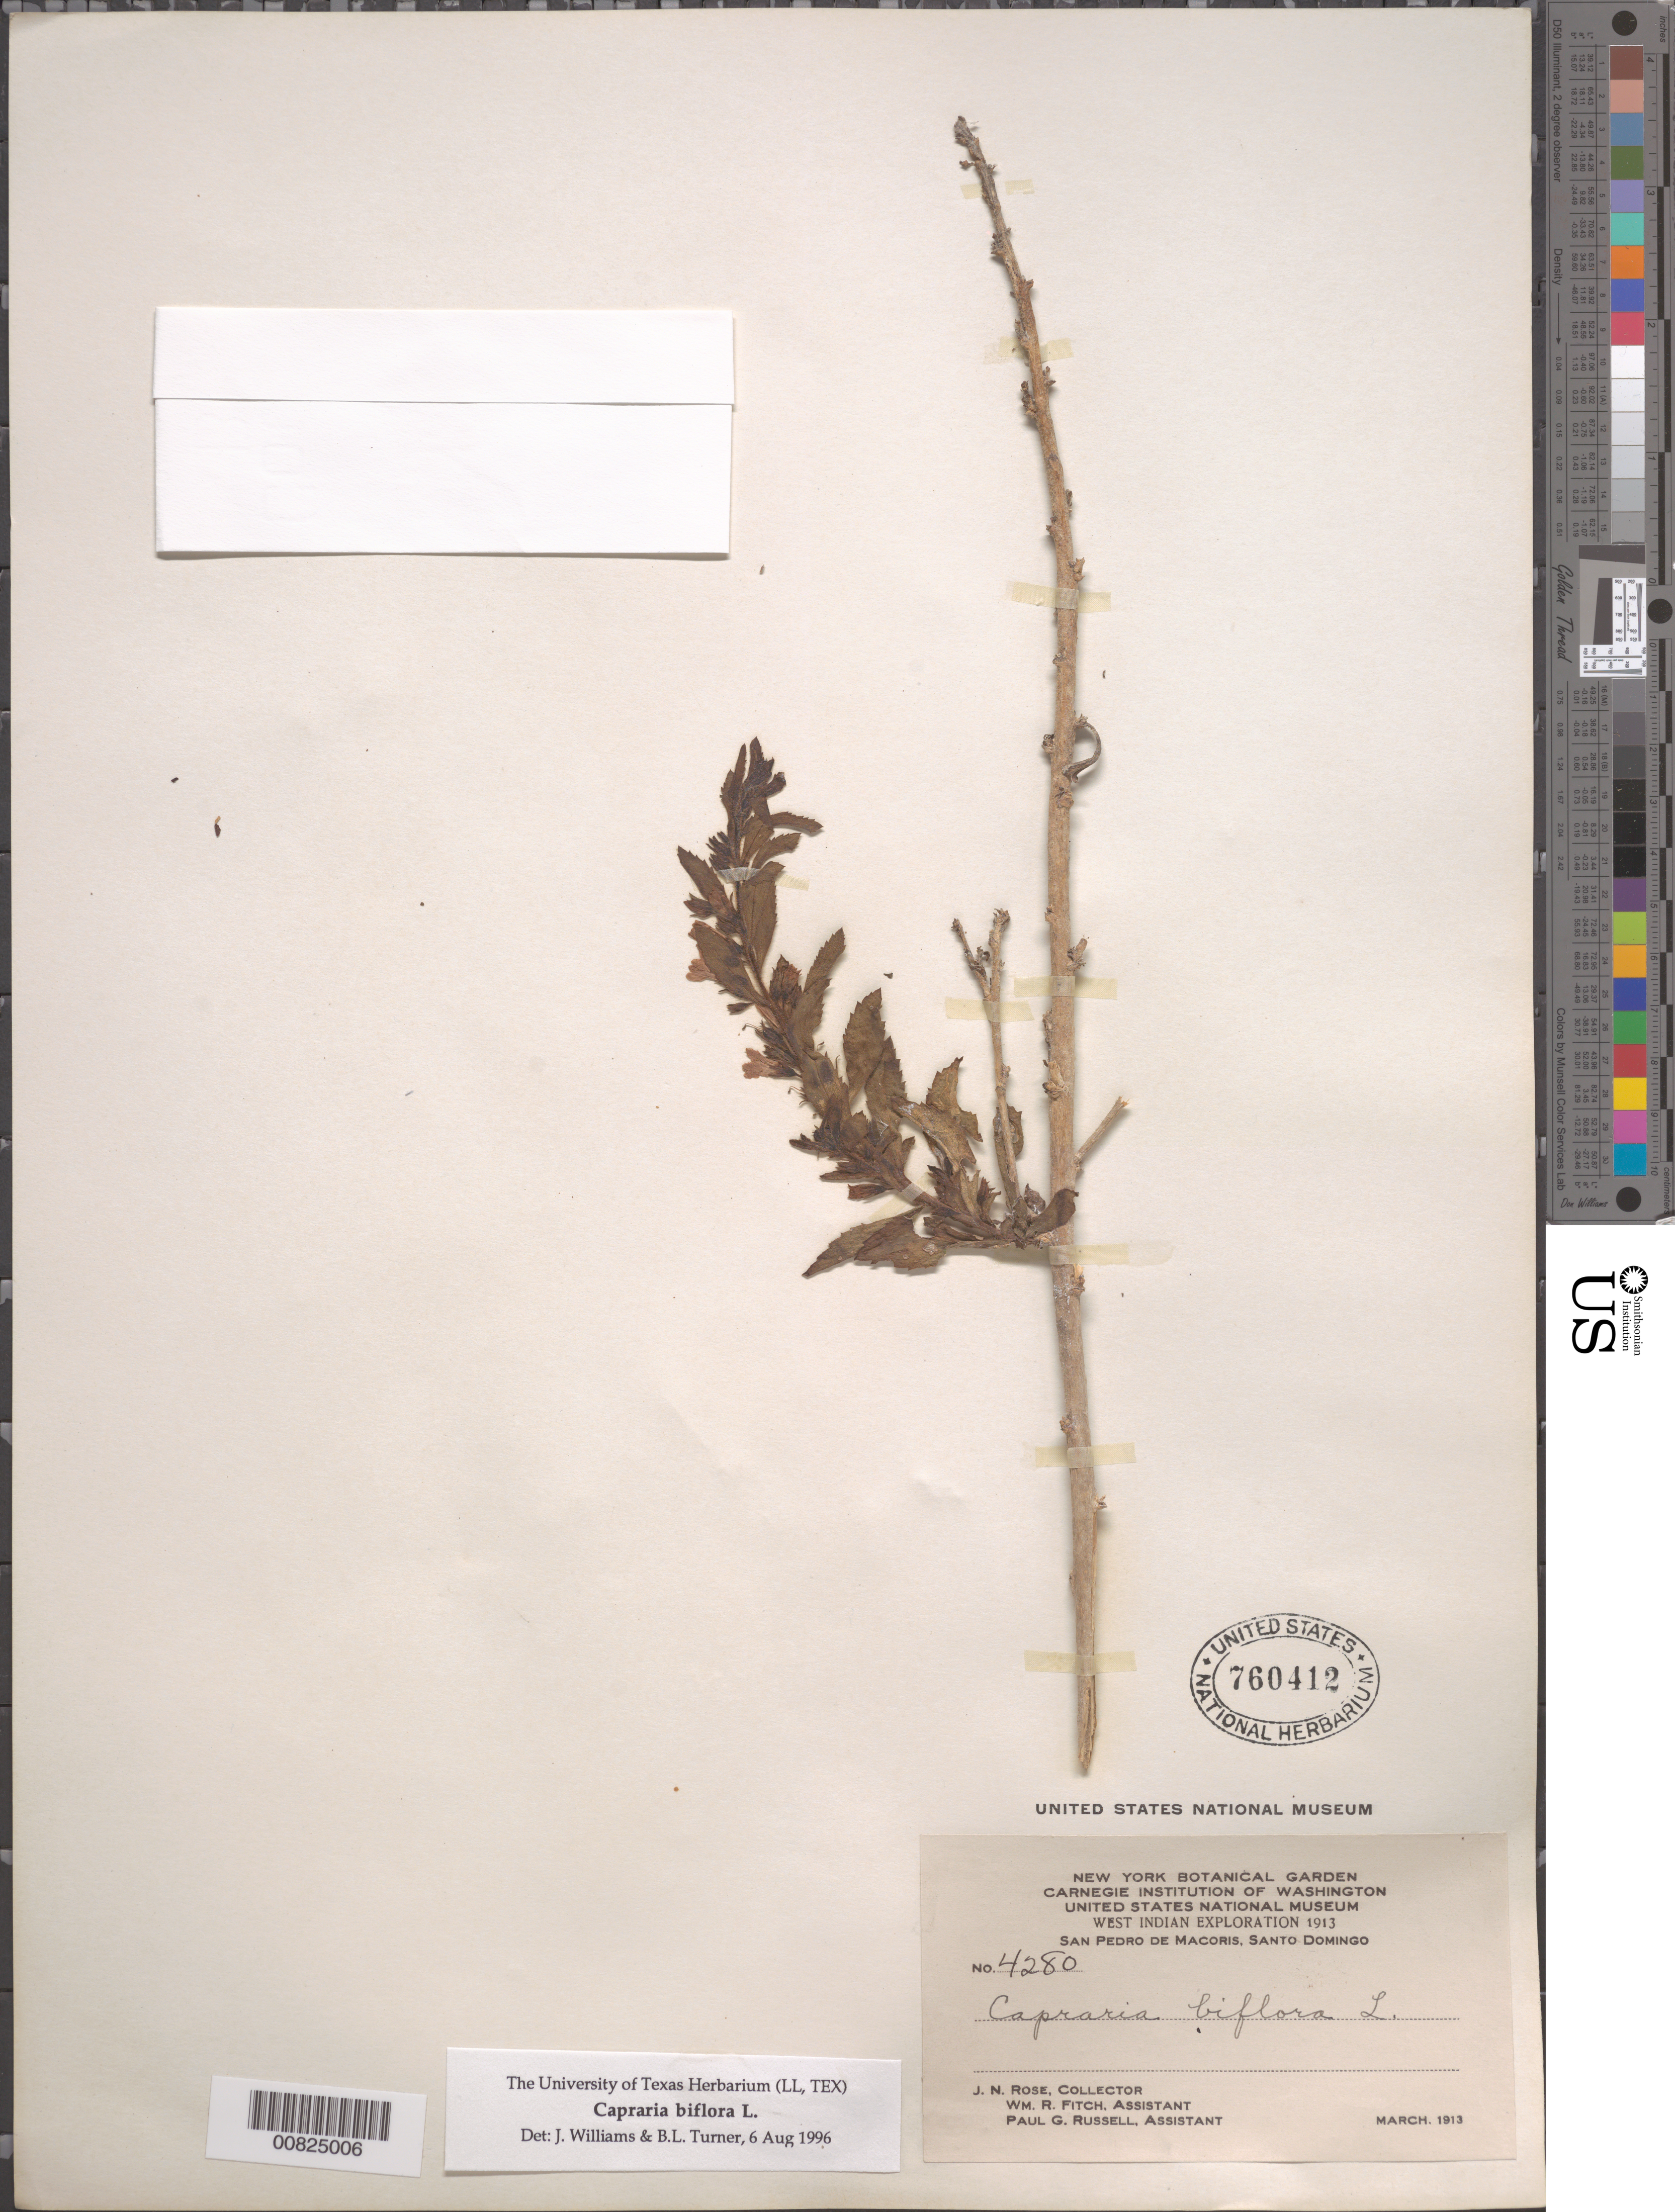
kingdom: Plantae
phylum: Tracheophyta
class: Magnoliopsida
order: Lamiales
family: Scrophulariaceae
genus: Capraria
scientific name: Capraria biflora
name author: L.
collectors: J. N. Rose, W. R. Fitch & P. G. Russell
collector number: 4280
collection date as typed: Mar 1913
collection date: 1913-03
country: Dominican Republic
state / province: San Pedro de Macoris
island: Hispaniola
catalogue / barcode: US 760412